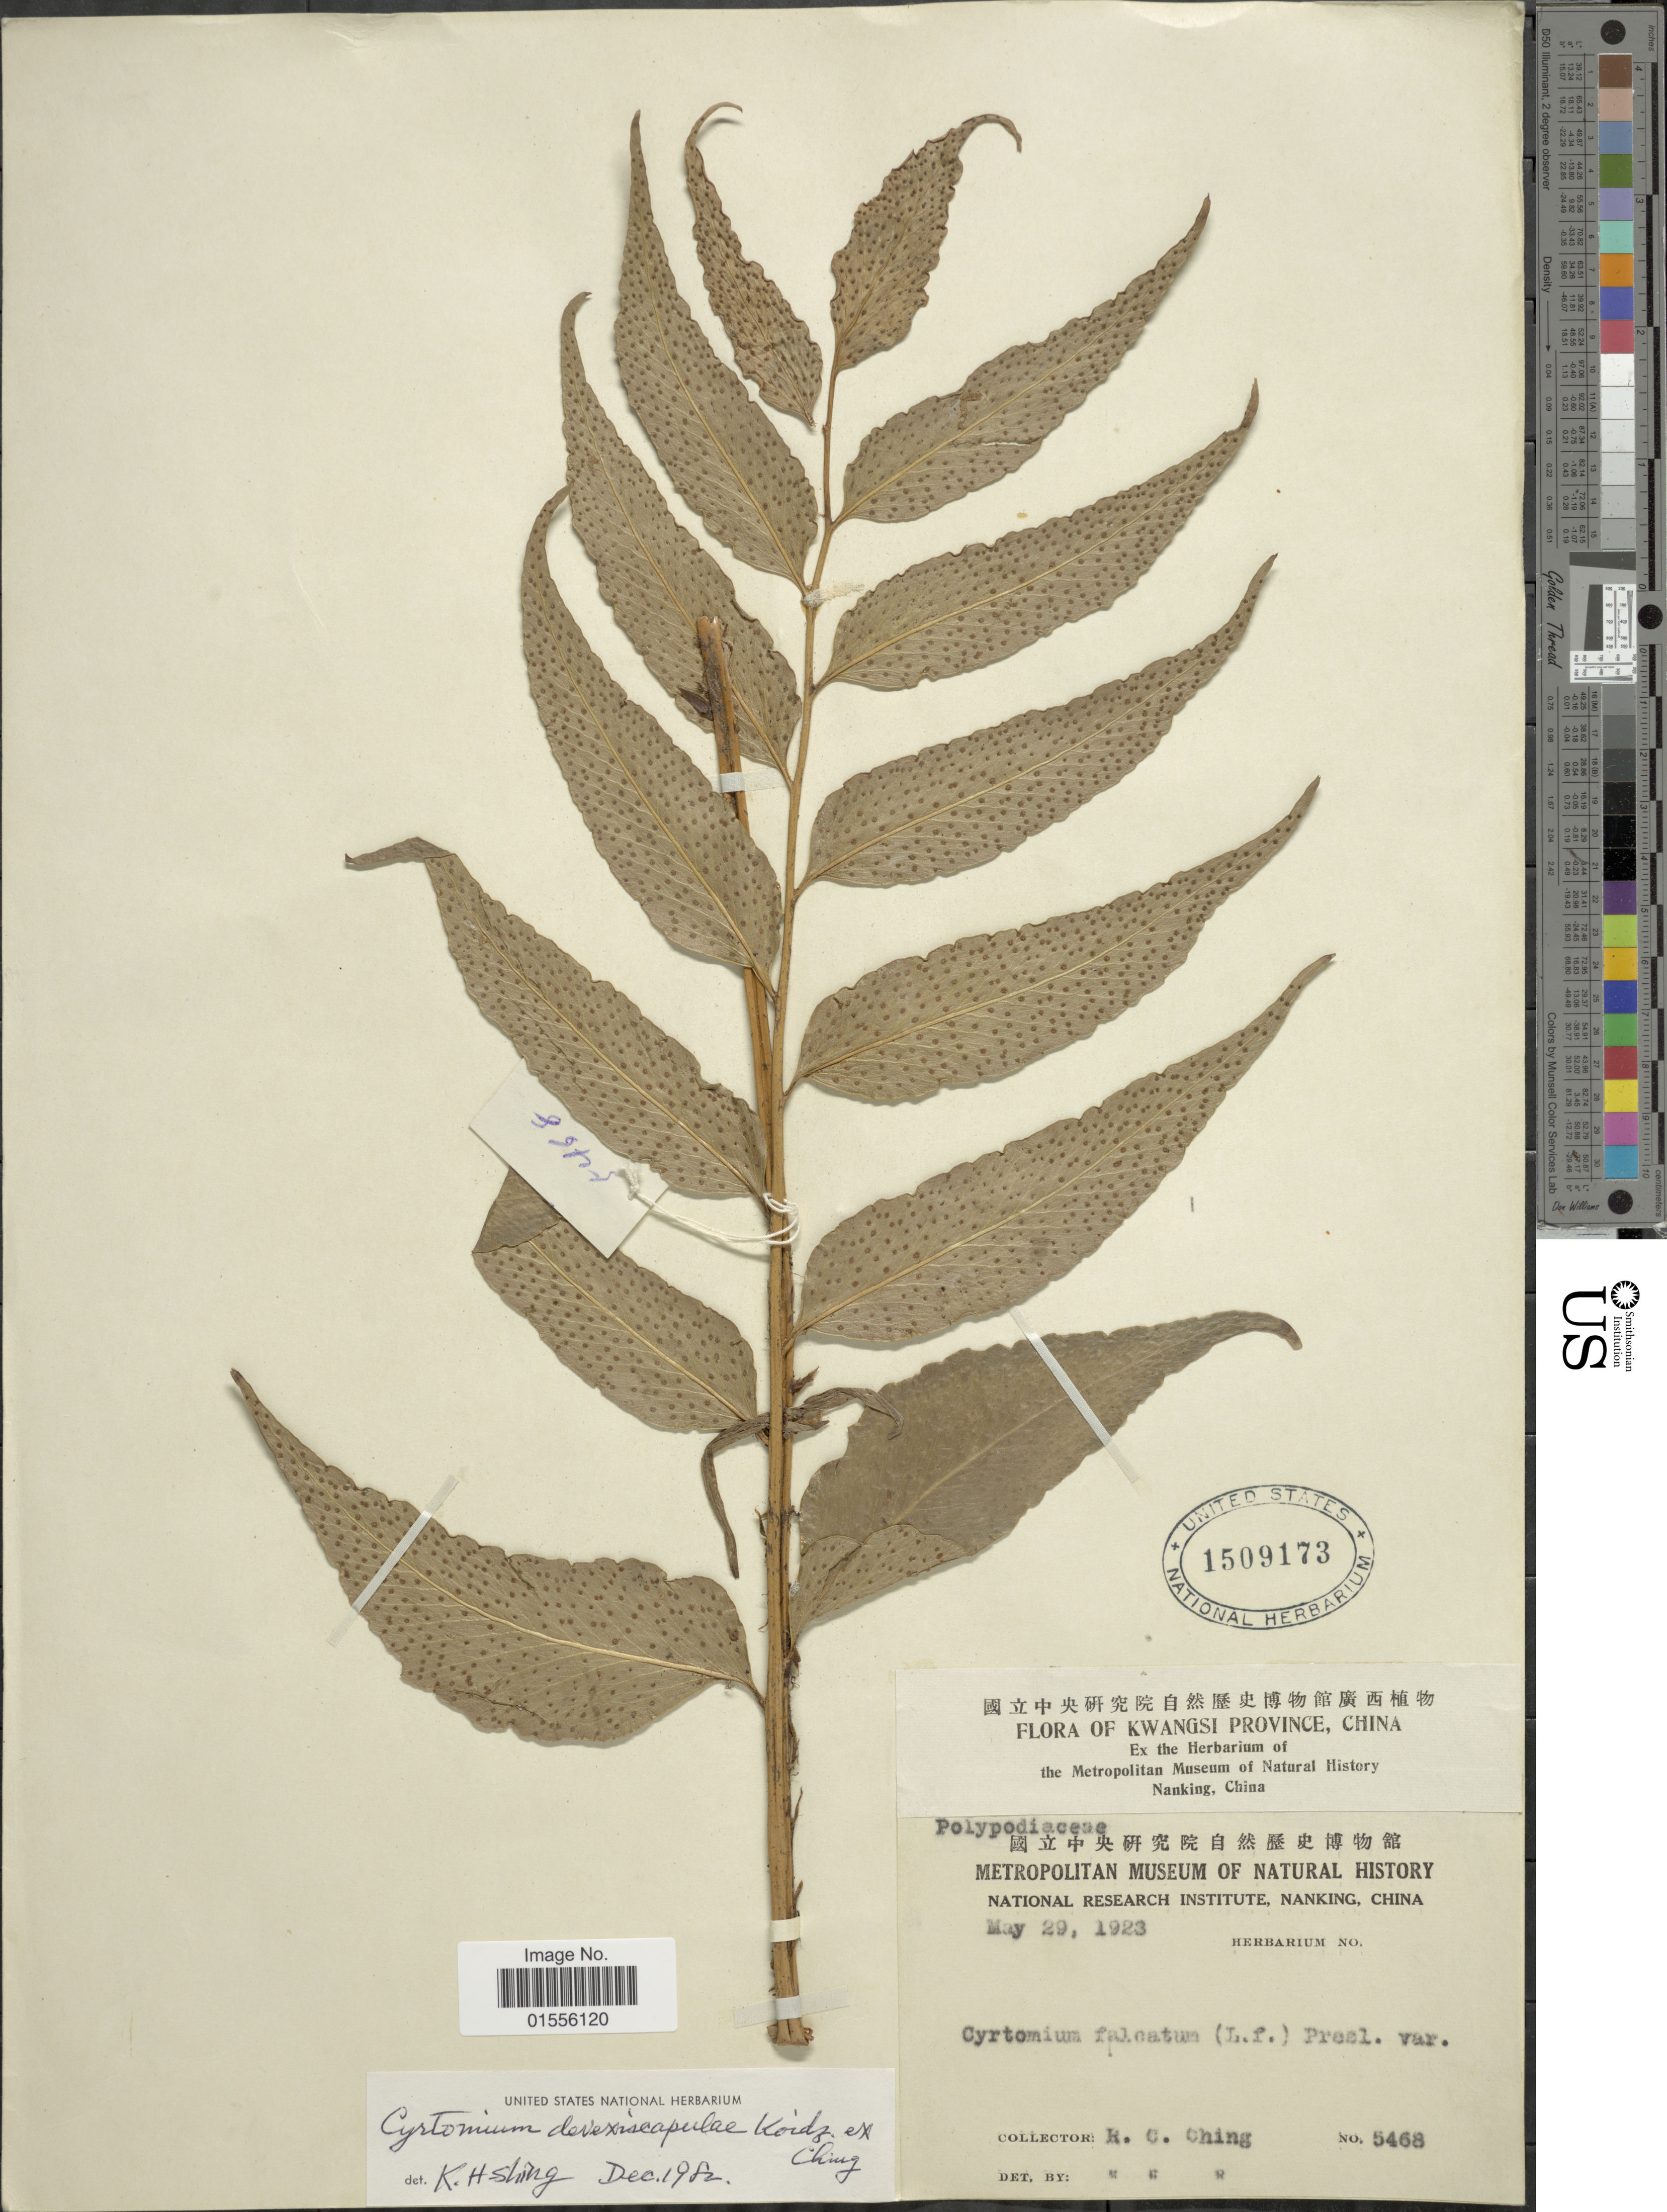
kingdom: Plantae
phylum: Tracheophyta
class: Polypodiopsida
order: Polypodiales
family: Dryopteridaceae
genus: Cyrtomium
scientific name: Cyrtomium devexiscapulae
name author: (Koidz.) Ching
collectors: R. C. Ching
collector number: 5468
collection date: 1923-05-29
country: China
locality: Kwangsi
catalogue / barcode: US 1509173